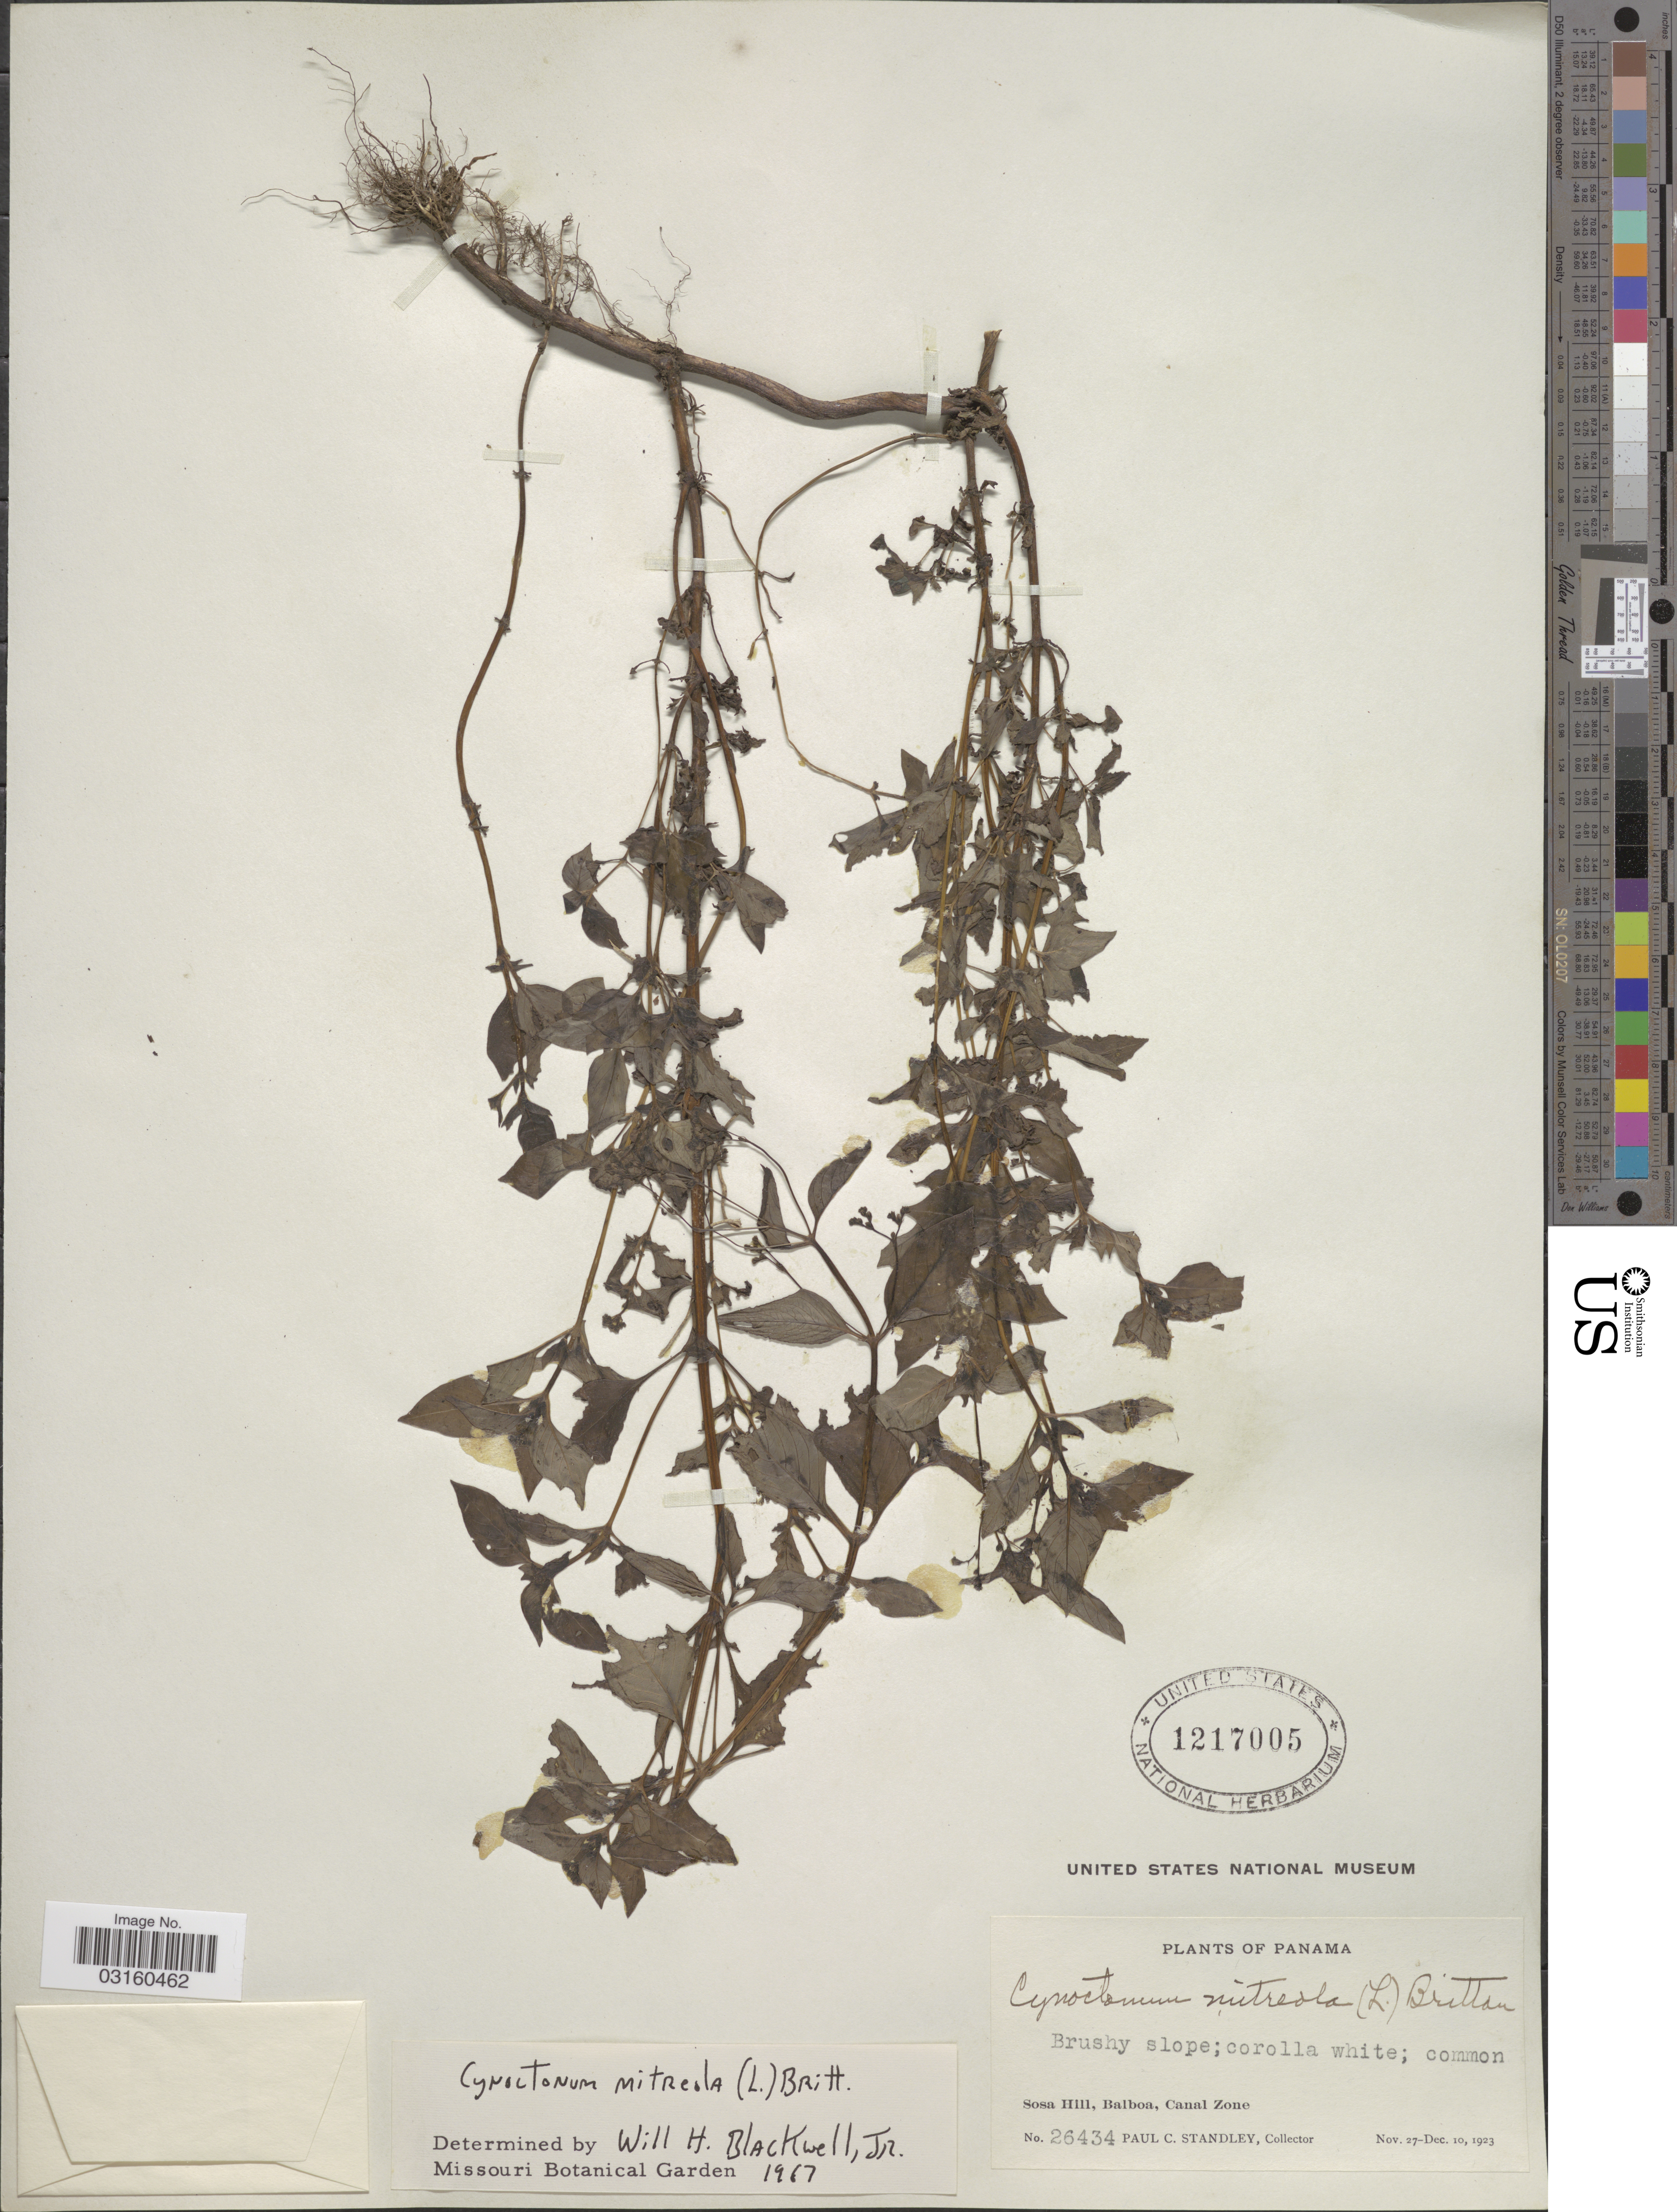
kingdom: Plantae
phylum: Tracheophyta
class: Magnoliopsida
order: Gentianales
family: Loganiaceae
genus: Mitreola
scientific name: Mitreola petiolata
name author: (J.F. Gmel.) Torr. & A. Gray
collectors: P. C. Standley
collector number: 26434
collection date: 1923-11-27/1923-12-10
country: Panama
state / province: Colón / Panamá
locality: Sosa Hill, Balboa, Canal Zone.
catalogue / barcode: US 1217005